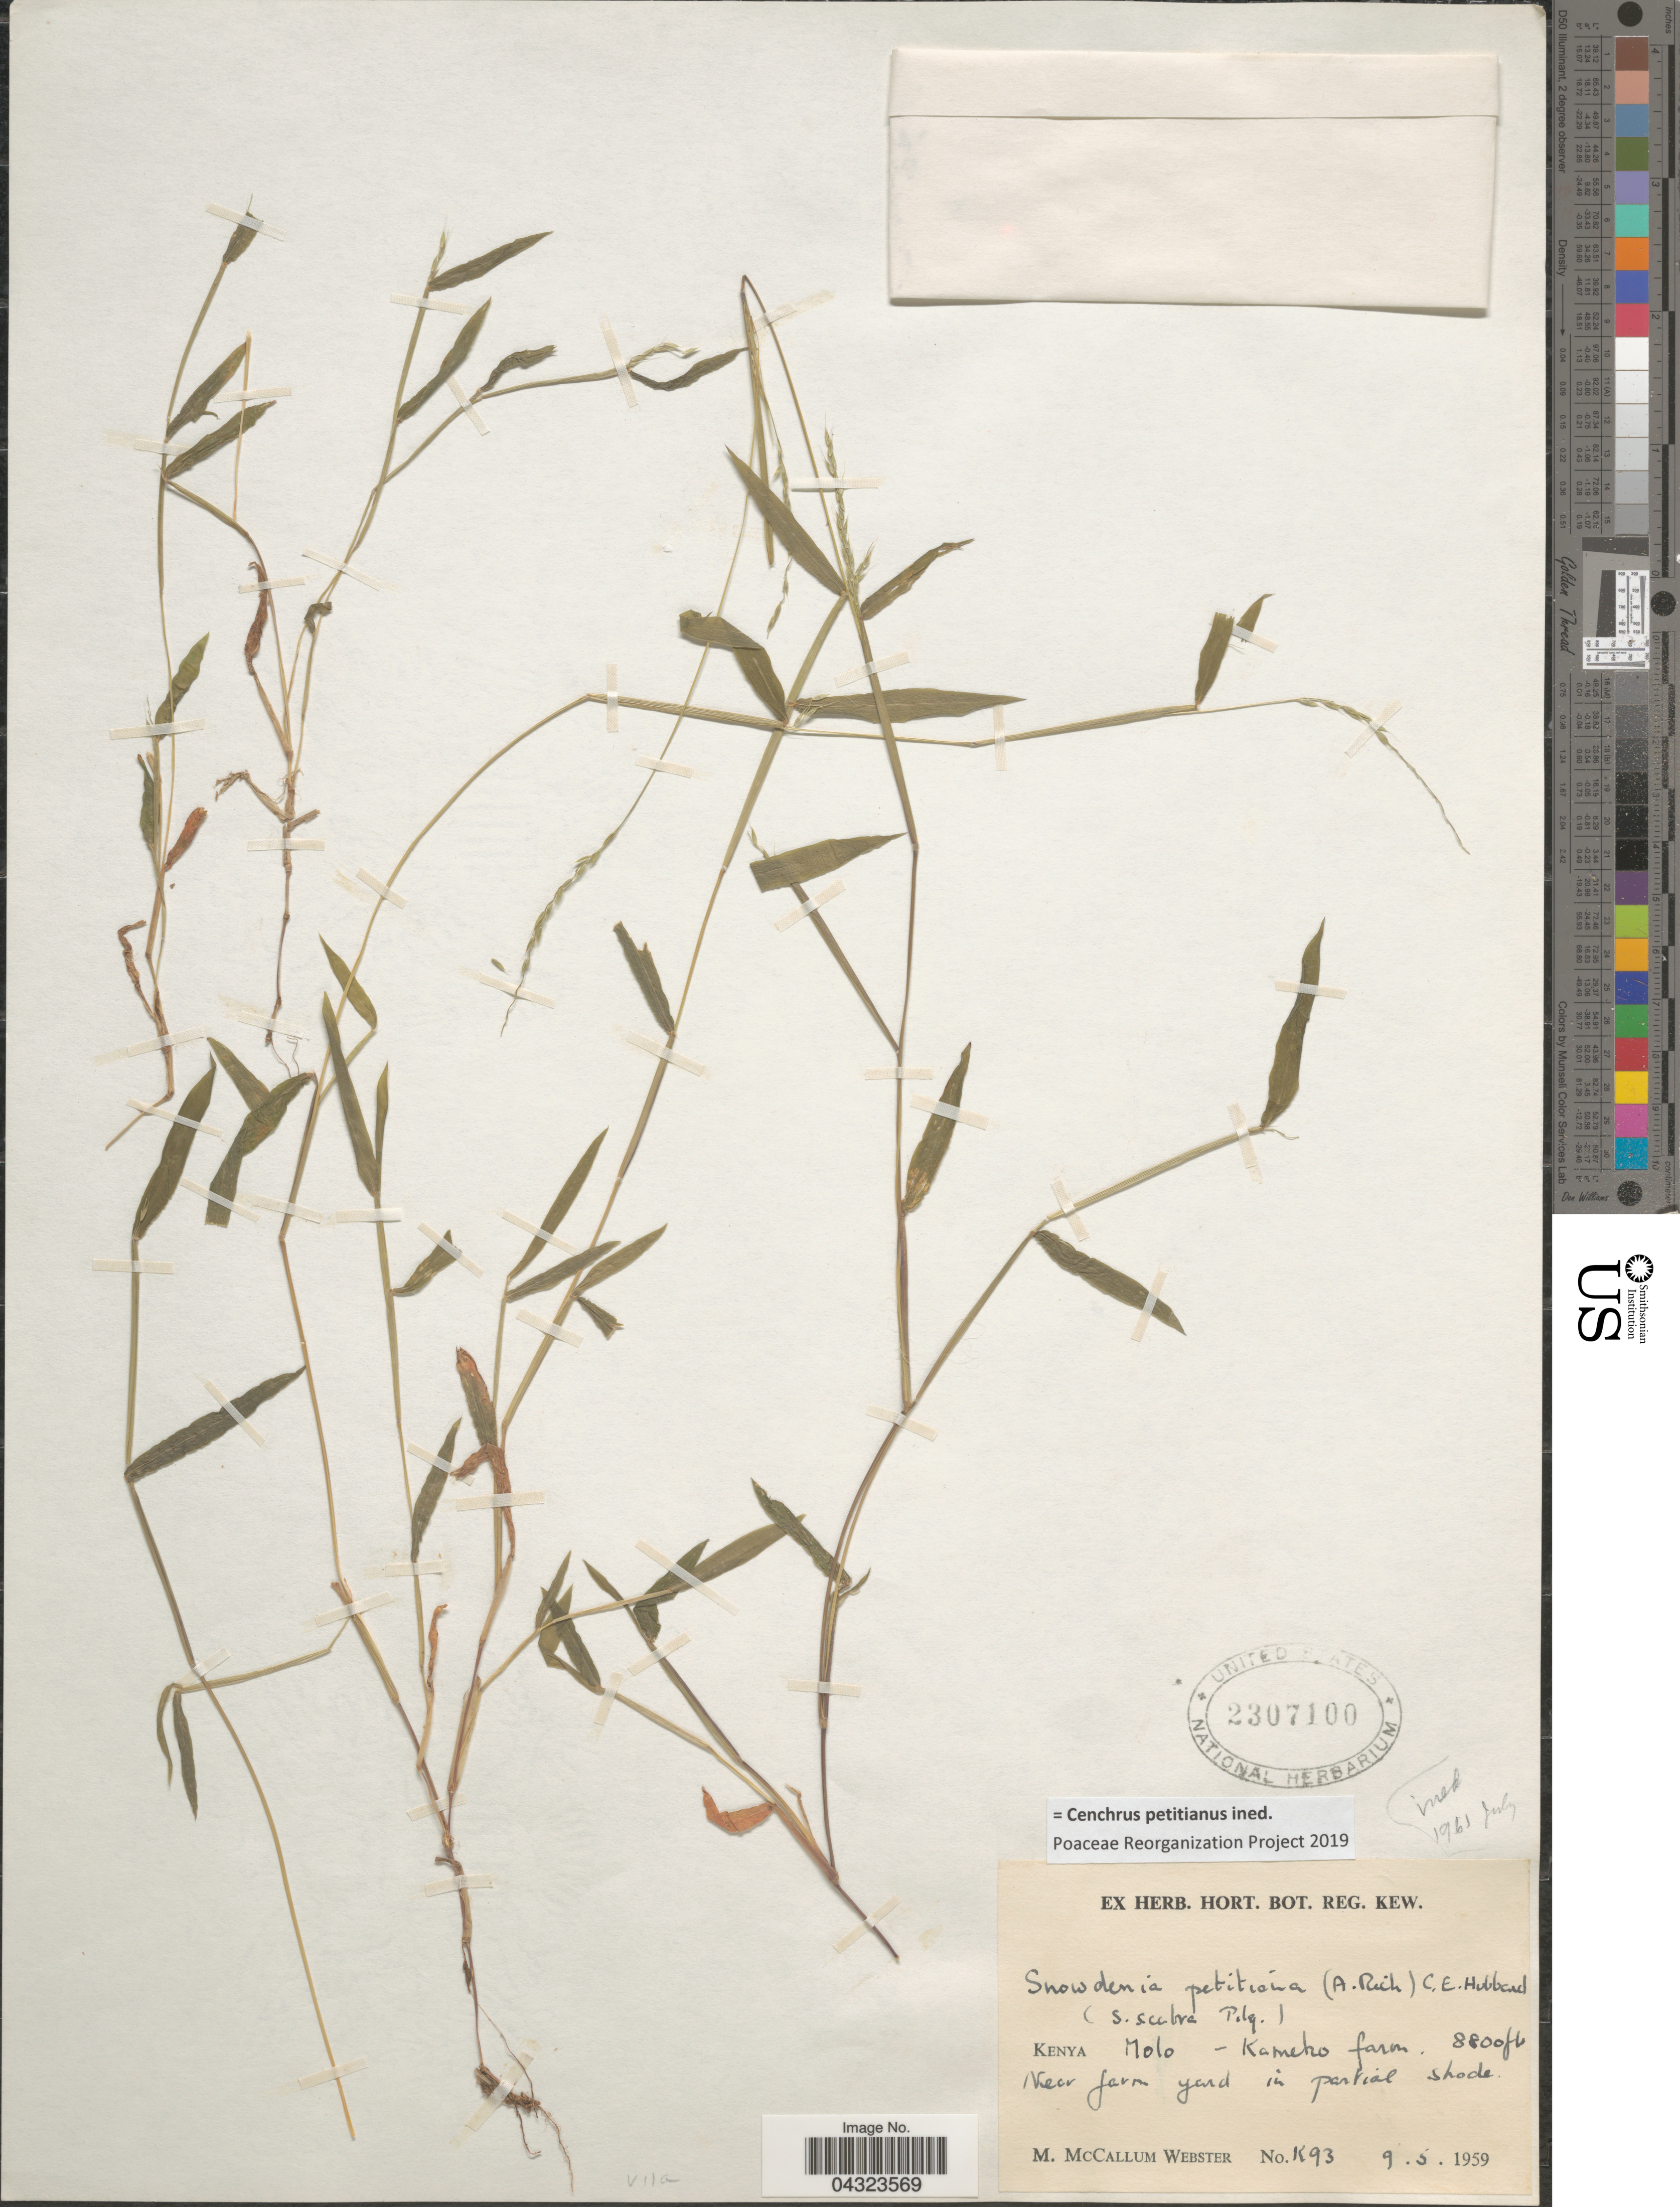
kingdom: Plantae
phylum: Tracheophyta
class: Liliopsida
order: Poales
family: Poaceae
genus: Cenchrus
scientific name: Cenchrus petitianus ined. prp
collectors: M. Webster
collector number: K93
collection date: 1959-05-09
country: Kenya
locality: Molo - Kameko farm. Near farm yard.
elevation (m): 2682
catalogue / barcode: US 2307100